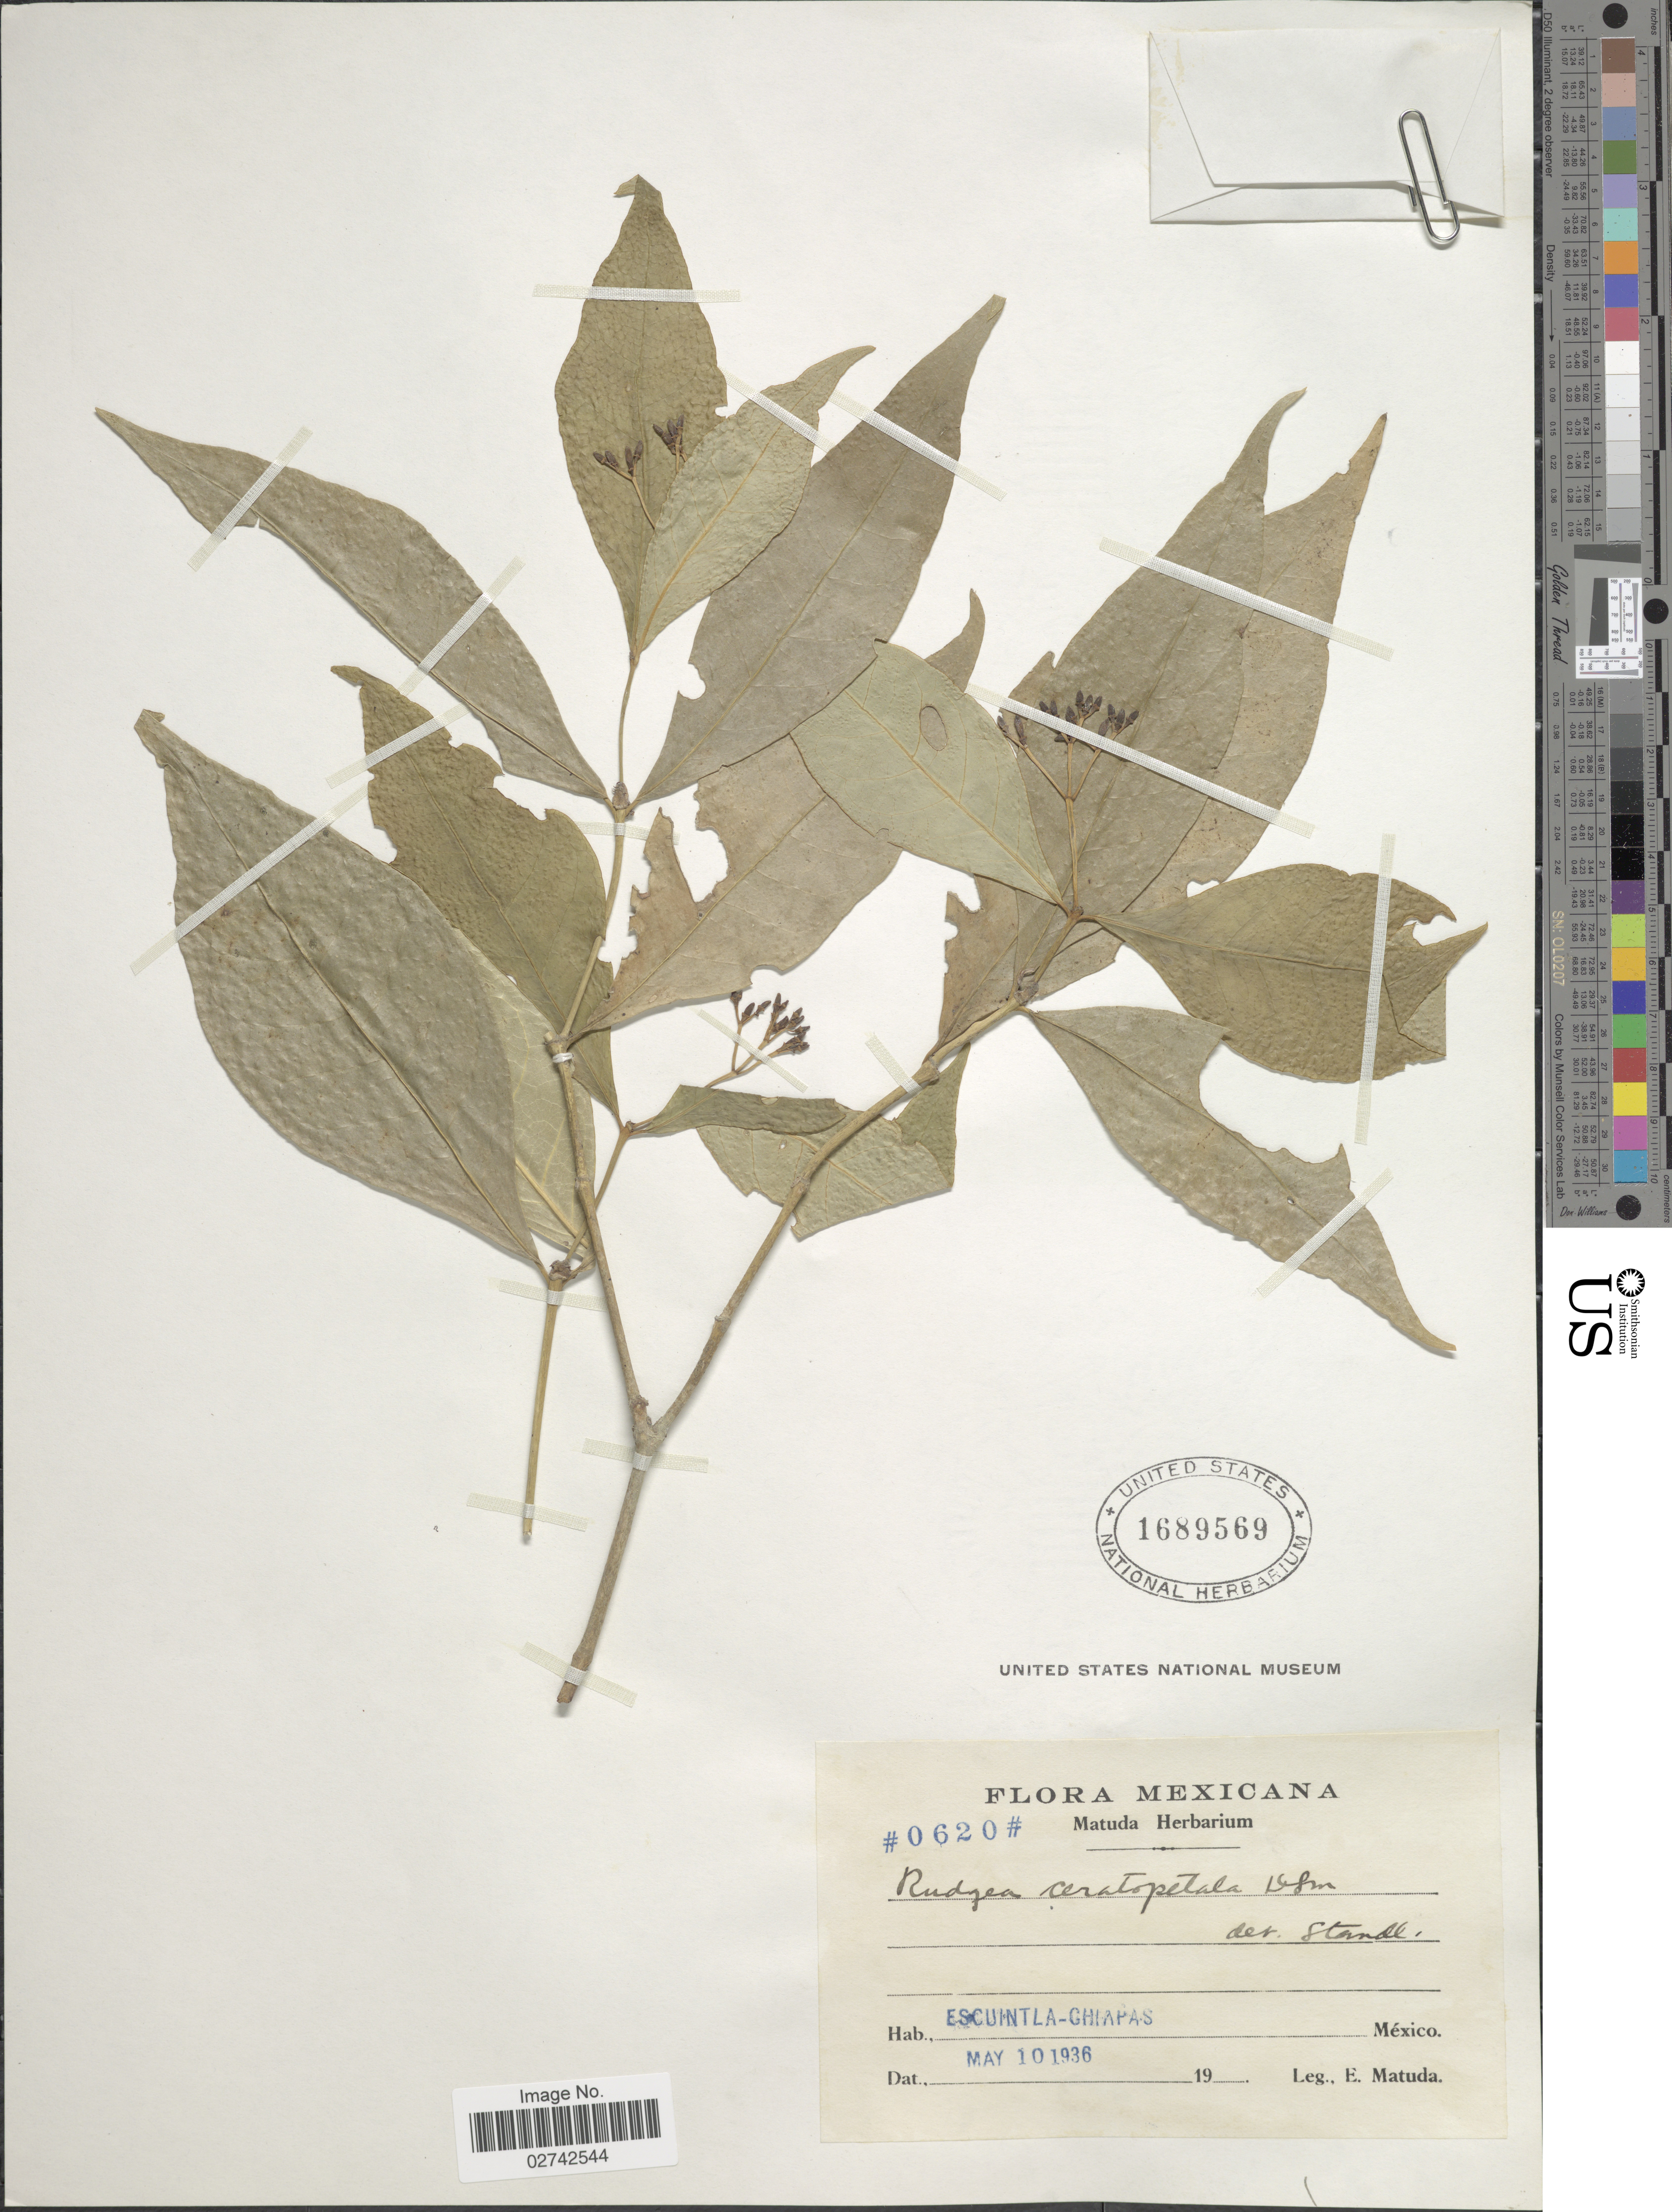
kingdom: Plantae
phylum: Tracheophyta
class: Magnoliopsida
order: Gentianales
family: Rubiaceae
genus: Rudgea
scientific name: Rudgea ceratopetala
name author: Donn. Sm.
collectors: E. Matuda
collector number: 0620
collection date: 1936-05-10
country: Mexico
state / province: Chiapas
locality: Escuintla-Chiapas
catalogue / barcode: US 1689569